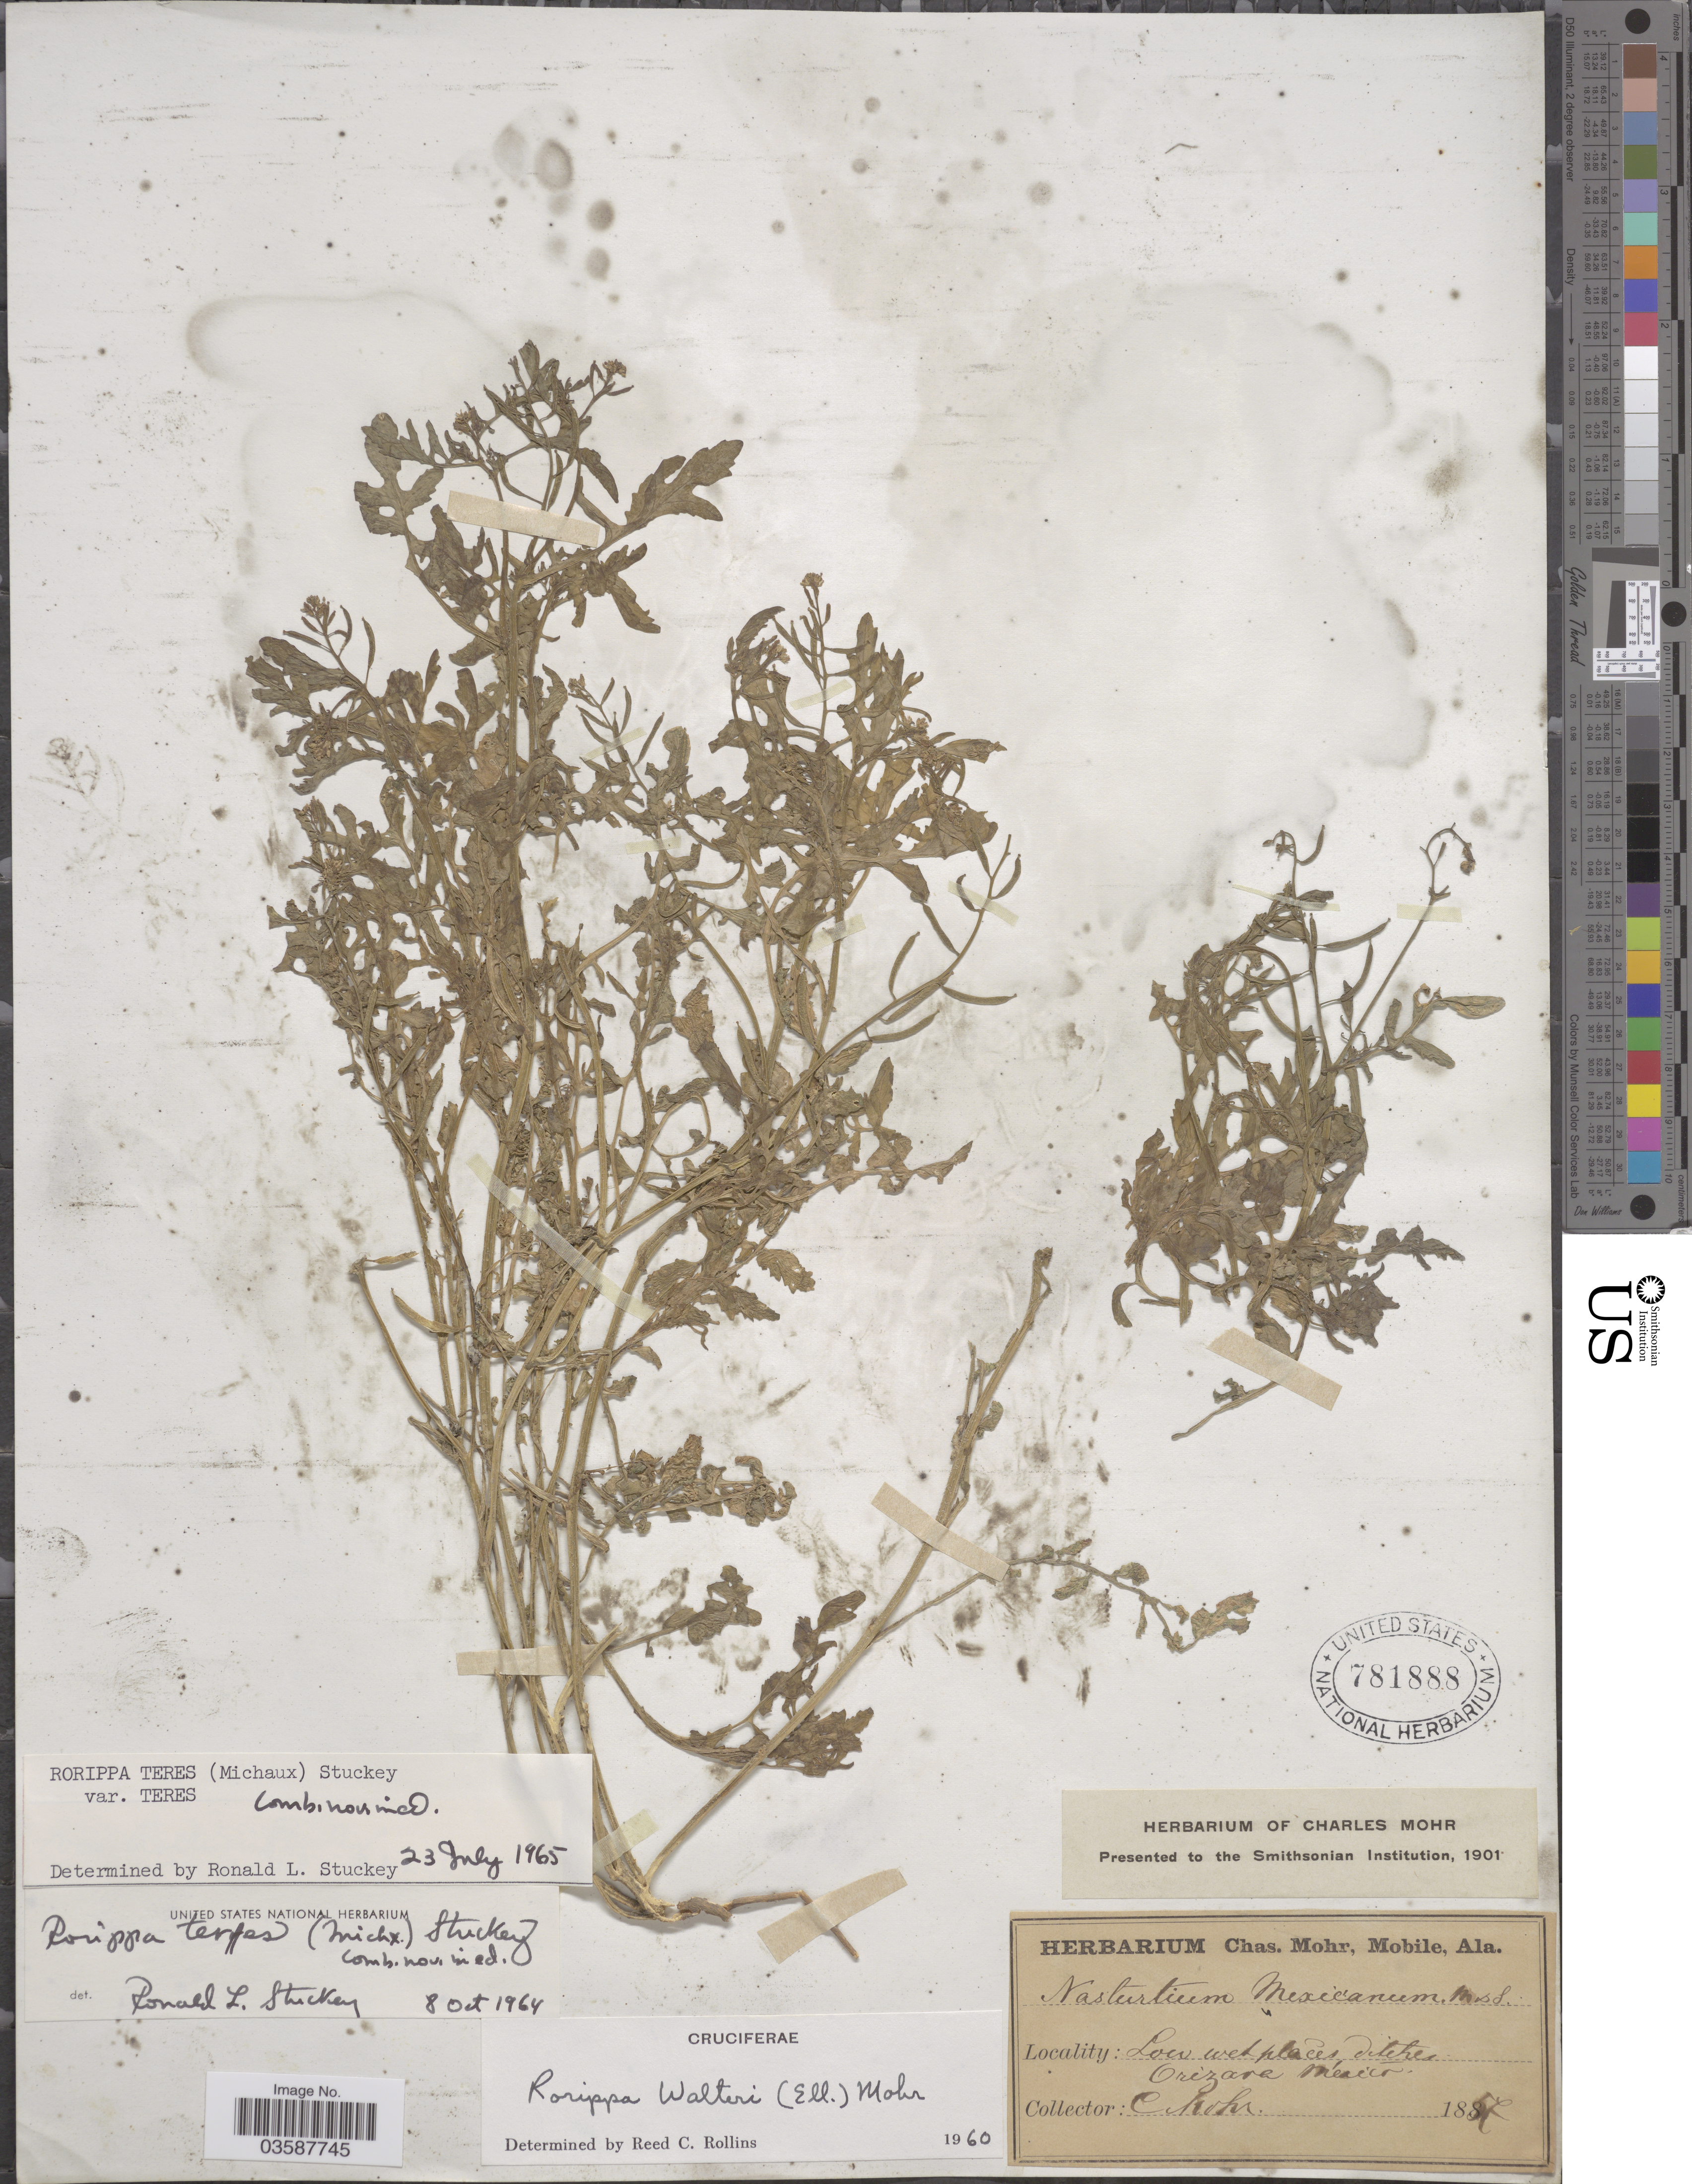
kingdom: Plantae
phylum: Tracheophyta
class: Magnoliopsida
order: Brassicales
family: Brassicaceae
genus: Rorippa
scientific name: Rorippa teres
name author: (Michx.) Stuckey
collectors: Mohr, C. T. (herbarium)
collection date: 1887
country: Mexico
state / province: México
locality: Orizava.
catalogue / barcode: US 781888